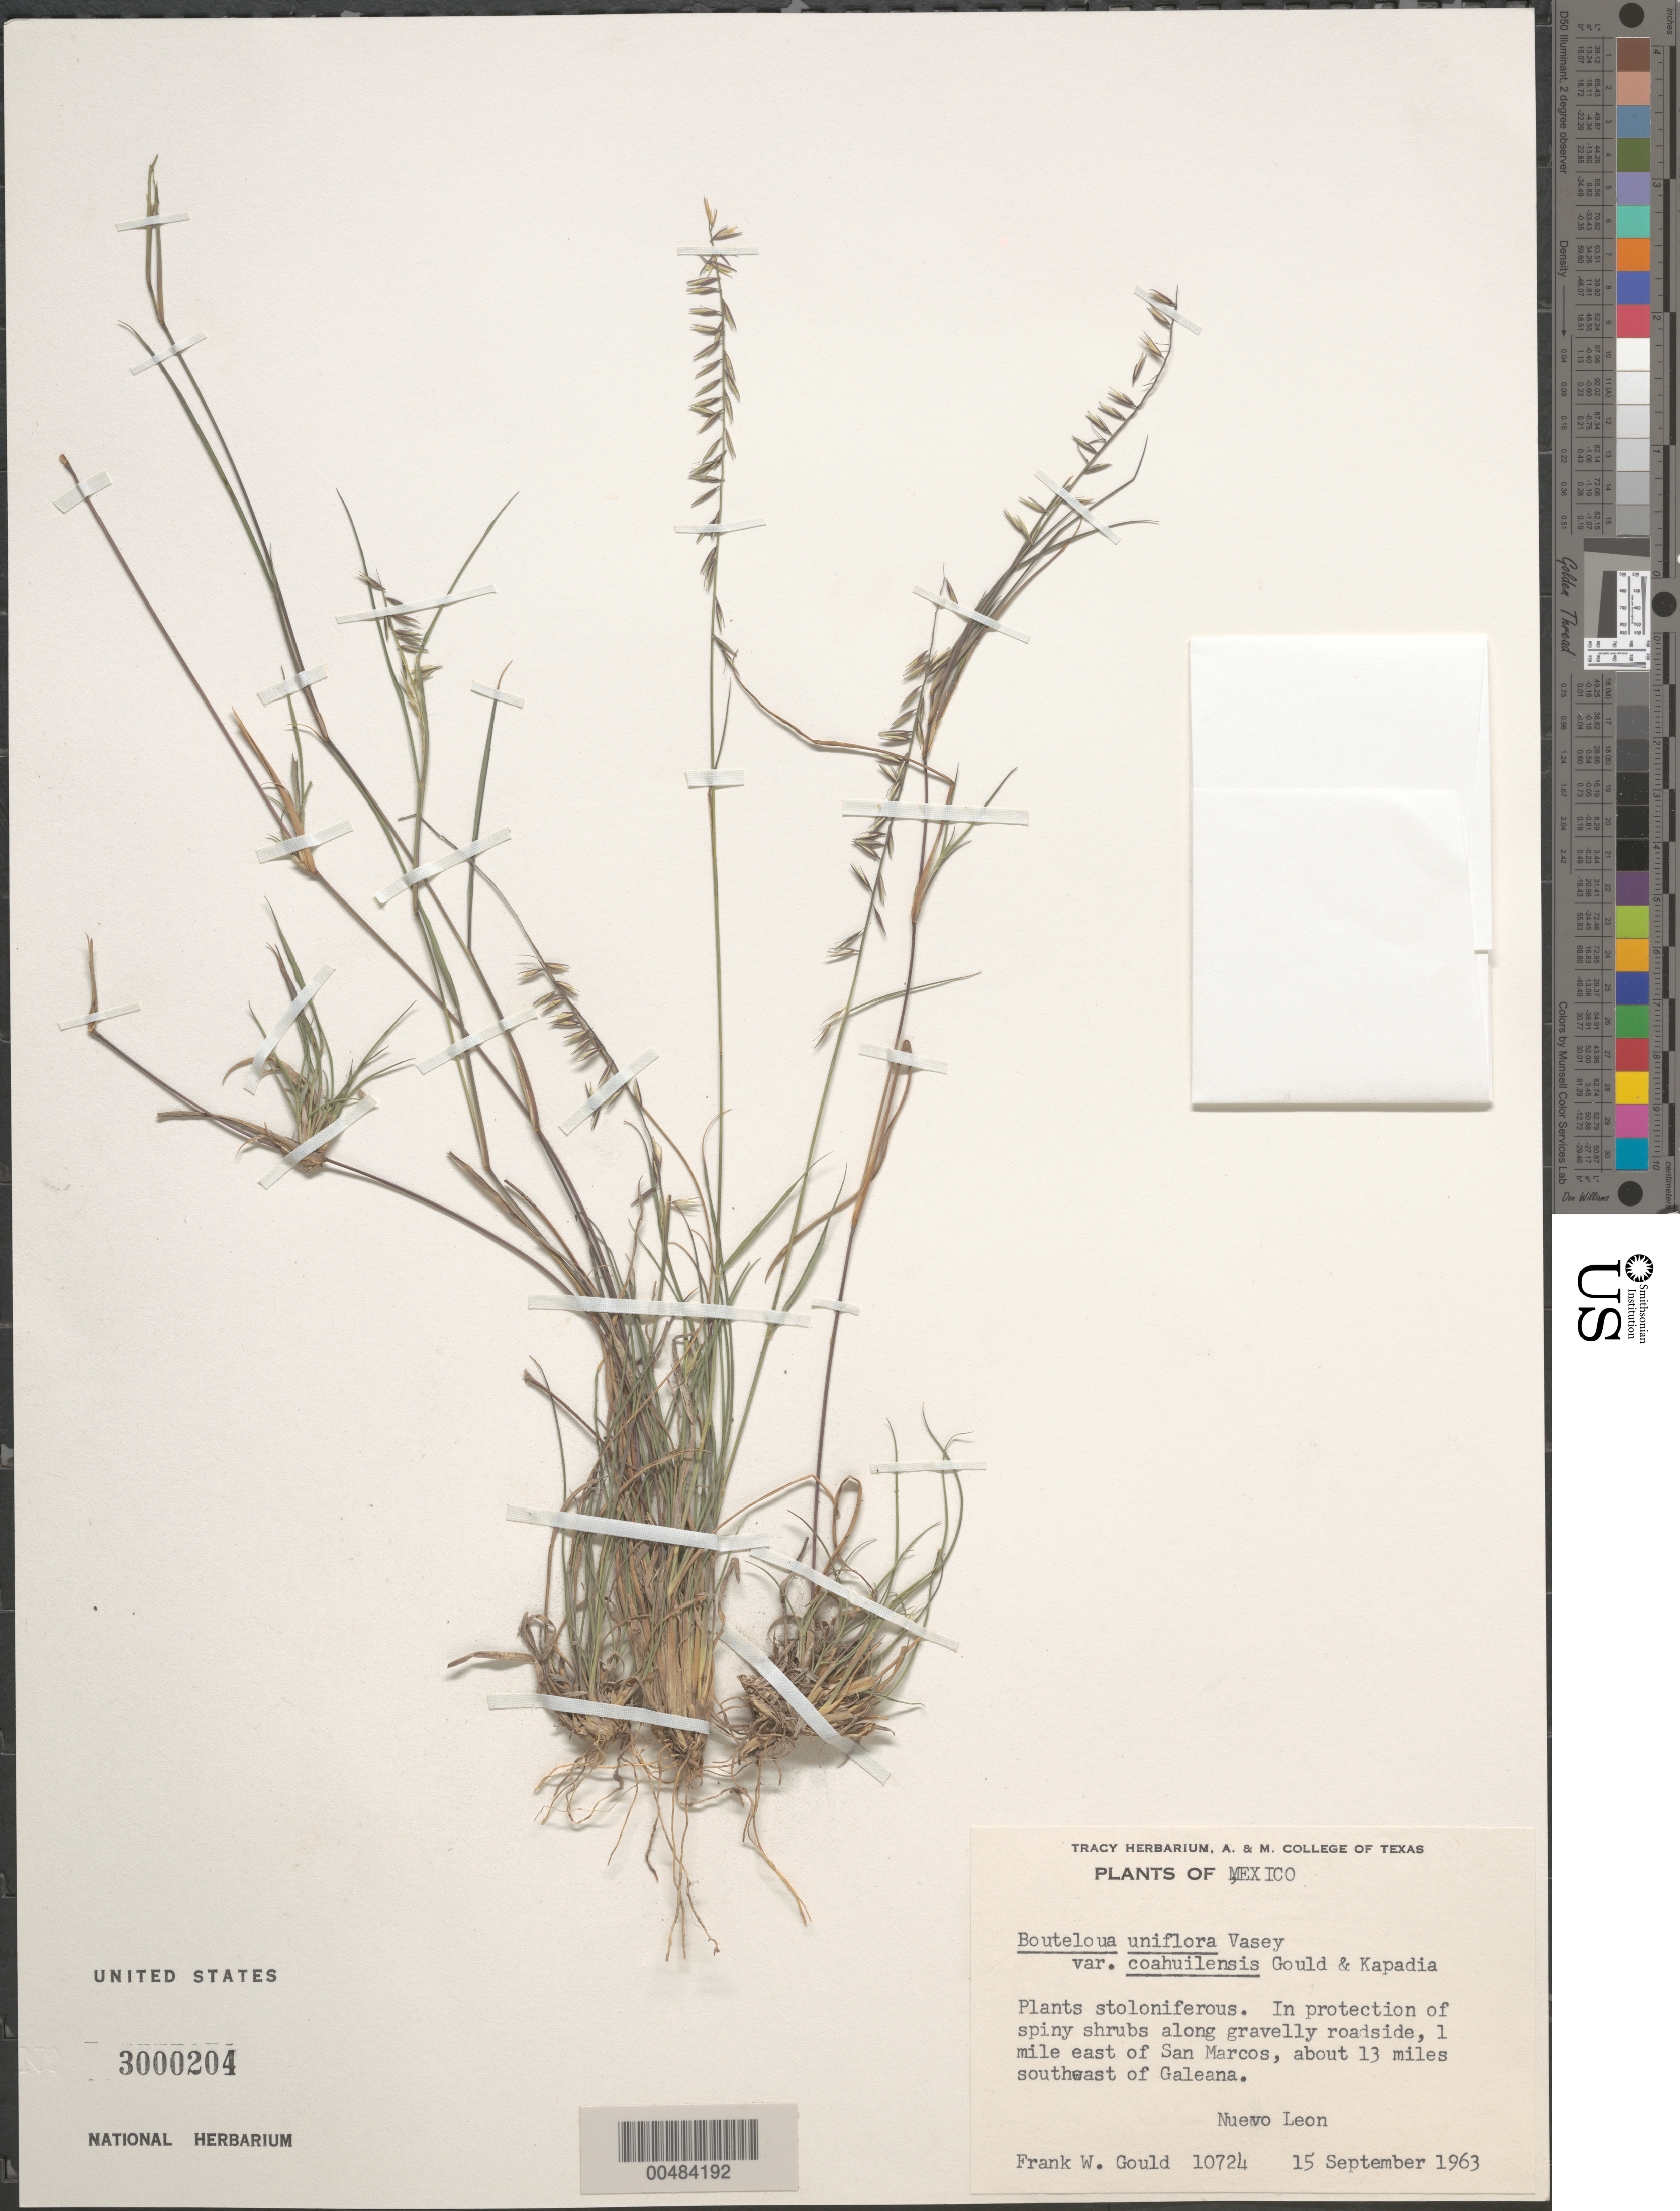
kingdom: Plantae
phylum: Tracheophyta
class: Liliopsida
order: Poales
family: Poaceae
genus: Bouteloua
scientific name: Bouteloua uniflora var. coahuilensis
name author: Gould & Kapadia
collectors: F. W. Gould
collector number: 10724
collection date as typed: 15 Sep 1963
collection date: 1963-09-15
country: Mexico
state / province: Nuevo León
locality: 1 mi E of San Marcos, about 13 mi SW of Galeana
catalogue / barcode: US 3000204